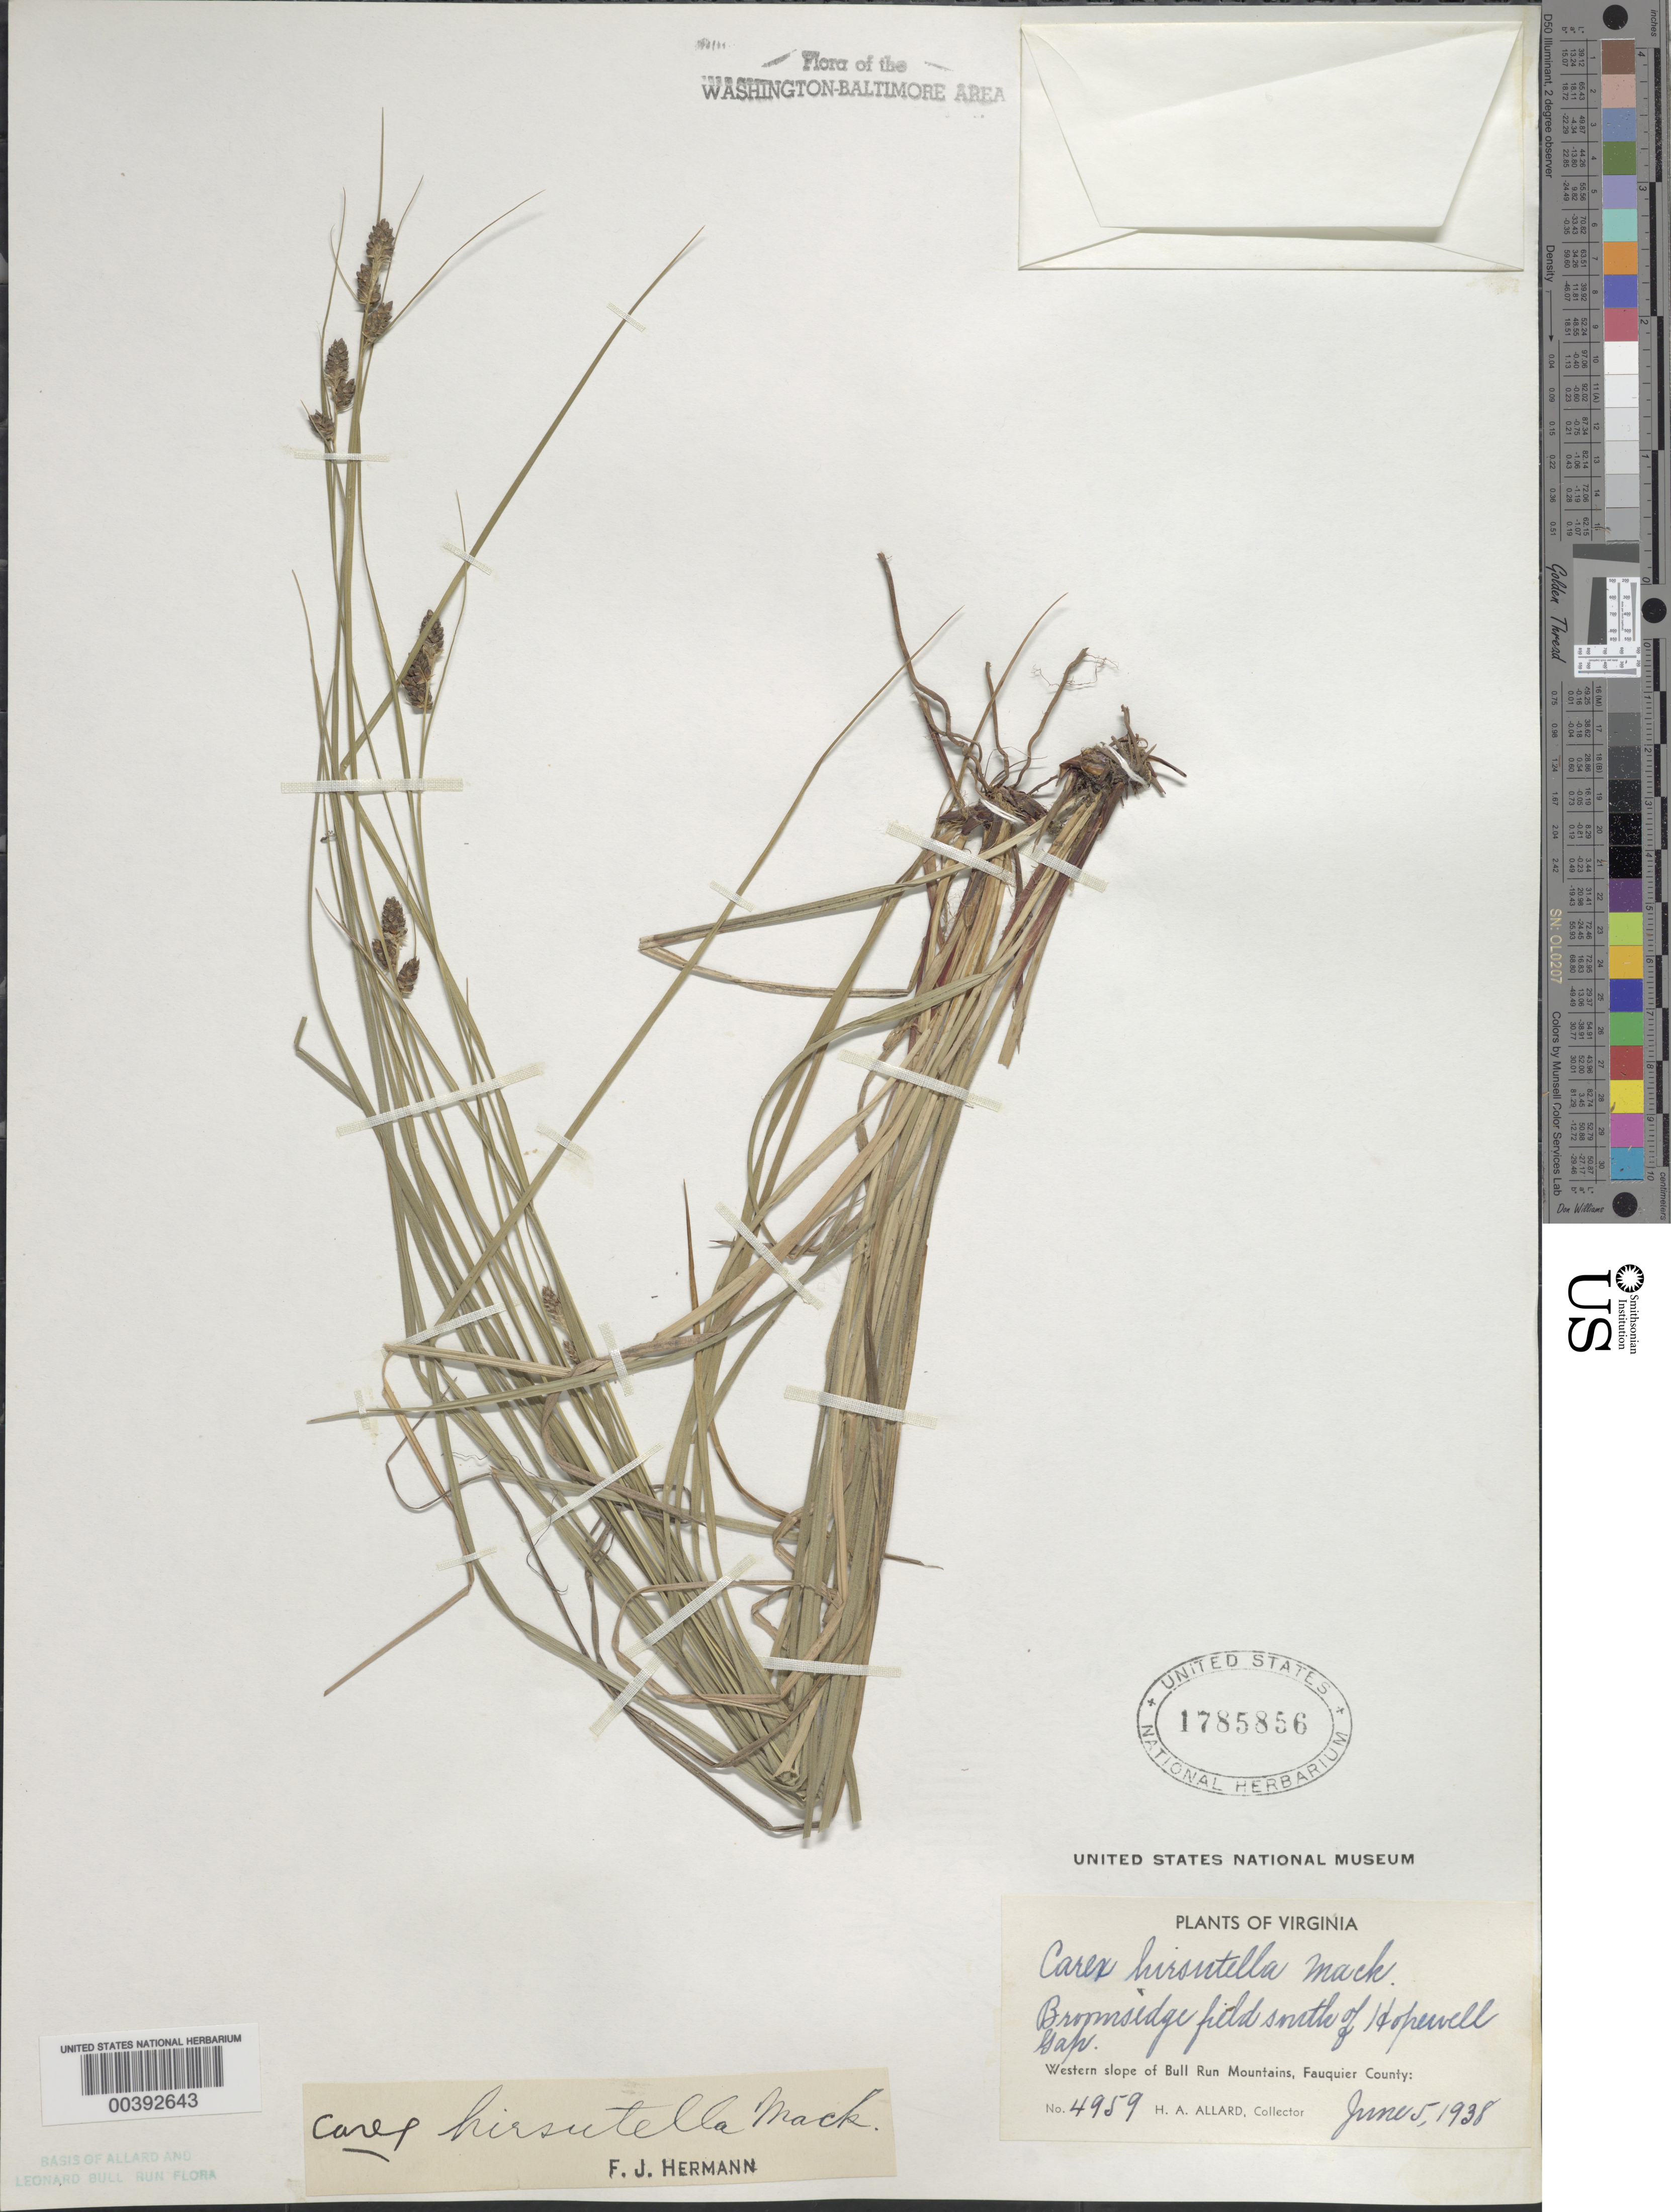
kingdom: Plantae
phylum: Tracheophyta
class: Liliopsida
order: Poales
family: Cyperaceae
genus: Carex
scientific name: Carex hirsutella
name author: Mack.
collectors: H. A. Allard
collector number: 4959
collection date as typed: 05 Jun 1938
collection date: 1938-06-05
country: United States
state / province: Virginia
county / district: Fauquier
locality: South of Hopewell Gap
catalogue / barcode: US 1785856